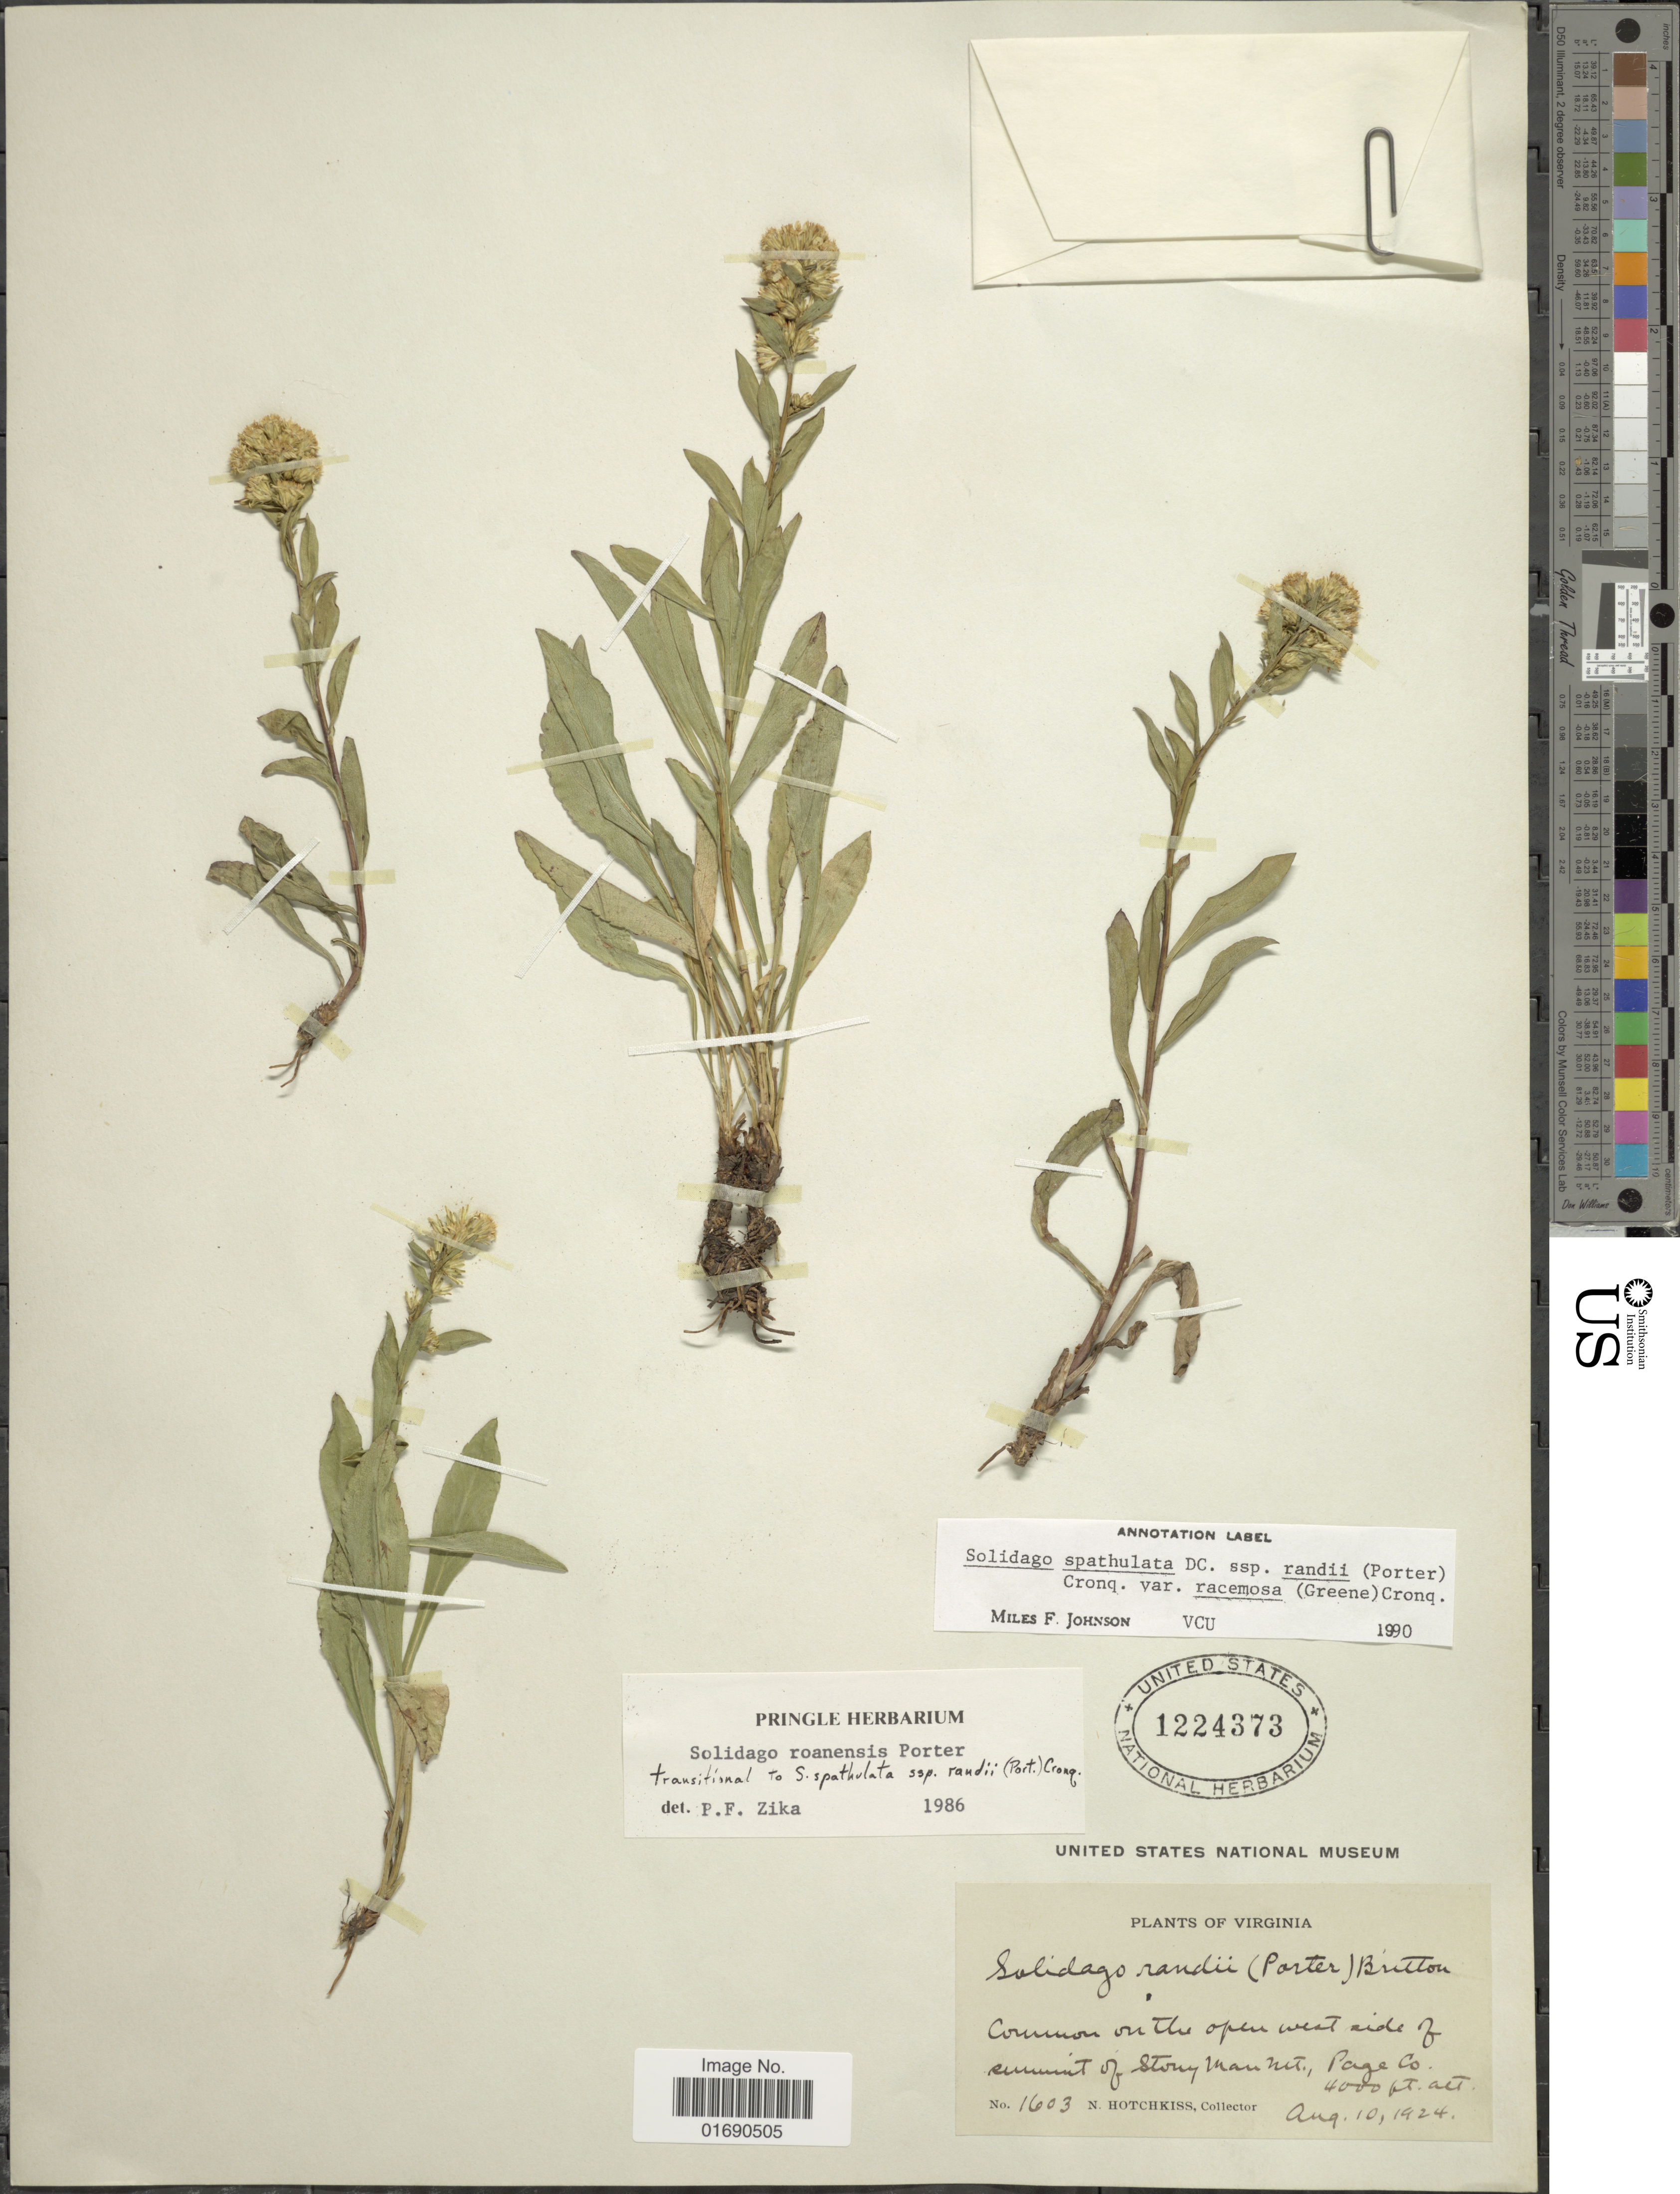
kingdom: Plantae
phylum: Tracheophyta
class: Magnoliopsida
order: Asterales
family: Asteraceae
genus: Solidago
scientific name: Solidago randii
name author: (Porter) Britton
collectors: N. Hotchkiss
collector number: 1603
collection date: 1924-08-10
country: United States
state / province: Virginia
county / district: Page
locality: Common on the open west side of summit of Stony Man Mt., Page Co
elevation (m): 1219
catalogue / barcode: US 1224373